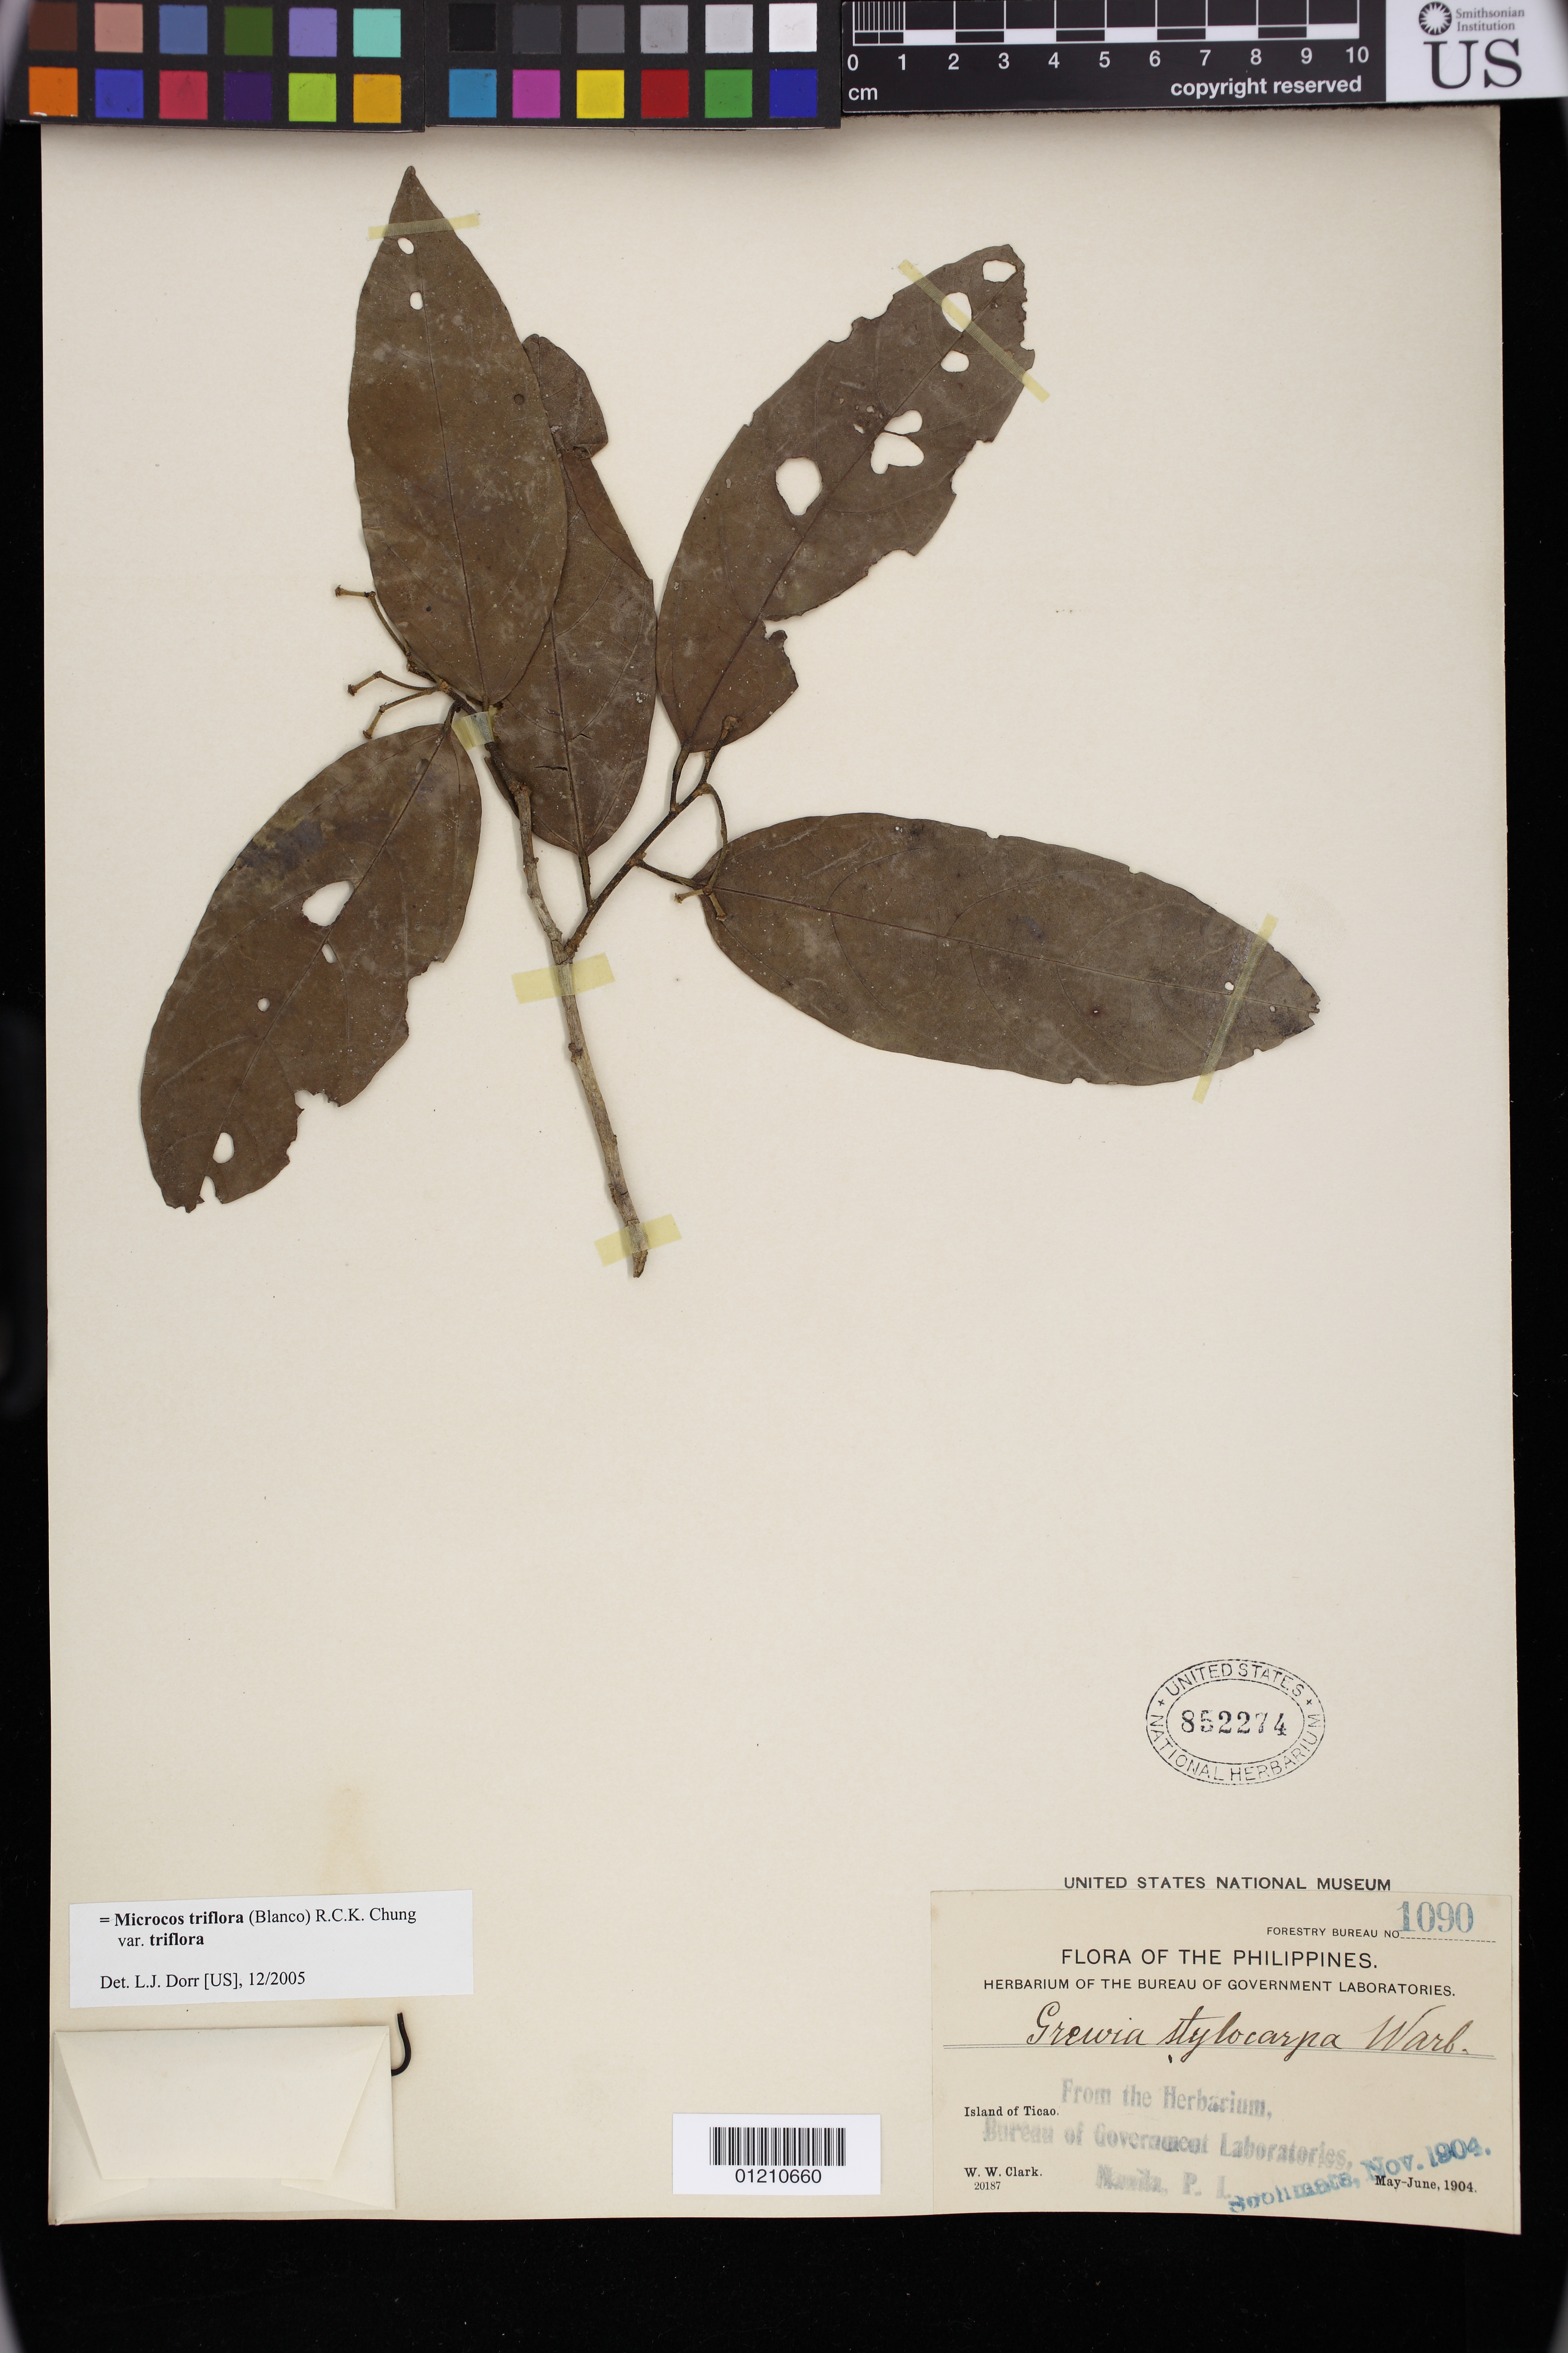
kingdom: Plantae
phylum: Tracheophyta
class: Magnoliopsida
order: Malvales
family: Malvaceae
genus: Microcos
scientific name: Microcos triflora var. triflora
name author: (Blanco) R.C.K. Chung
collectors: W. W. Clark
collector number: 20187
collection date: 1904-05/1904-06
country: Philippines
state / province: Bicol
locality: Ticao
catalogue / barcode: US 852274